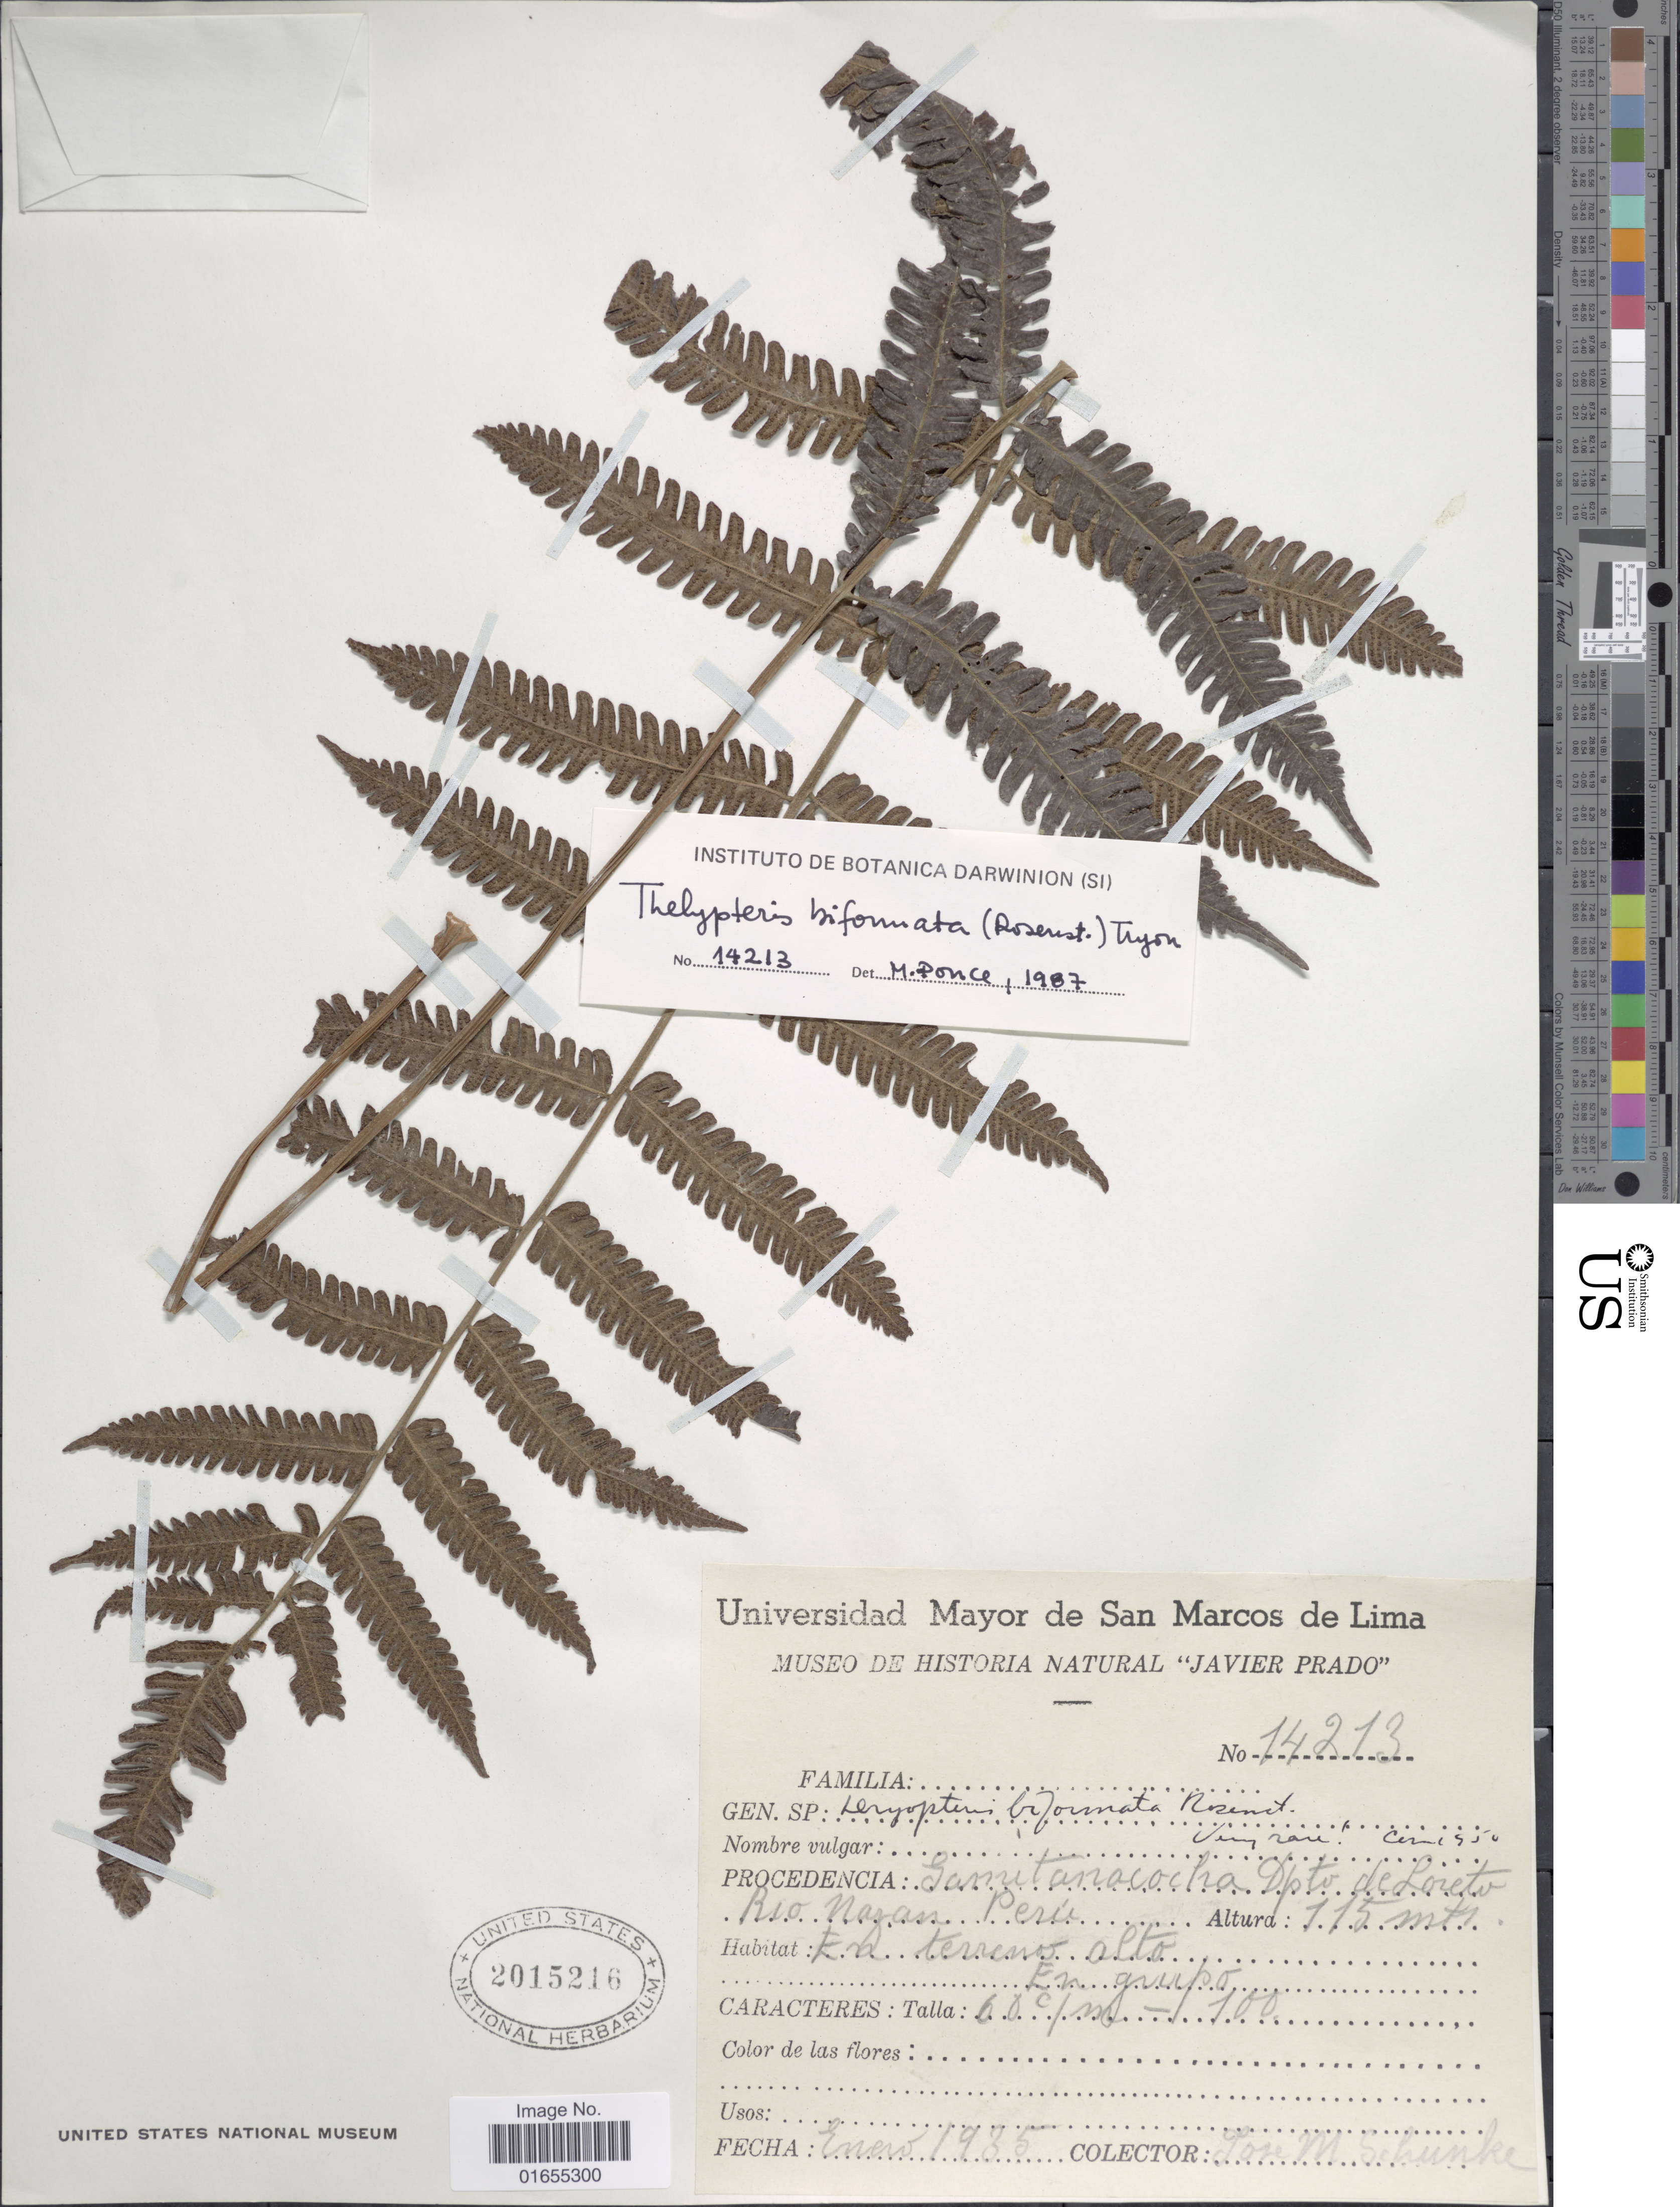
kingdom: Plantae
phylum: Tracheophyta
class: Polypodiopsida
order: Polypodiales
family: Thelypteridaceae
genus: Goniopteris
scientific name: Goniopteris biformata (Rosenst.) comb. nov., ined 2015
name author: (Rosenst.)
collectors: J. M. Schunke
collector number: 14213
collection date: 1935-01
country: Peru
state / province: Loreto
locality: Gamutanaocha Dpt De Loreto Rio Gayan Peru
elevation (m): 115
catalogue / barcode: US 2015216